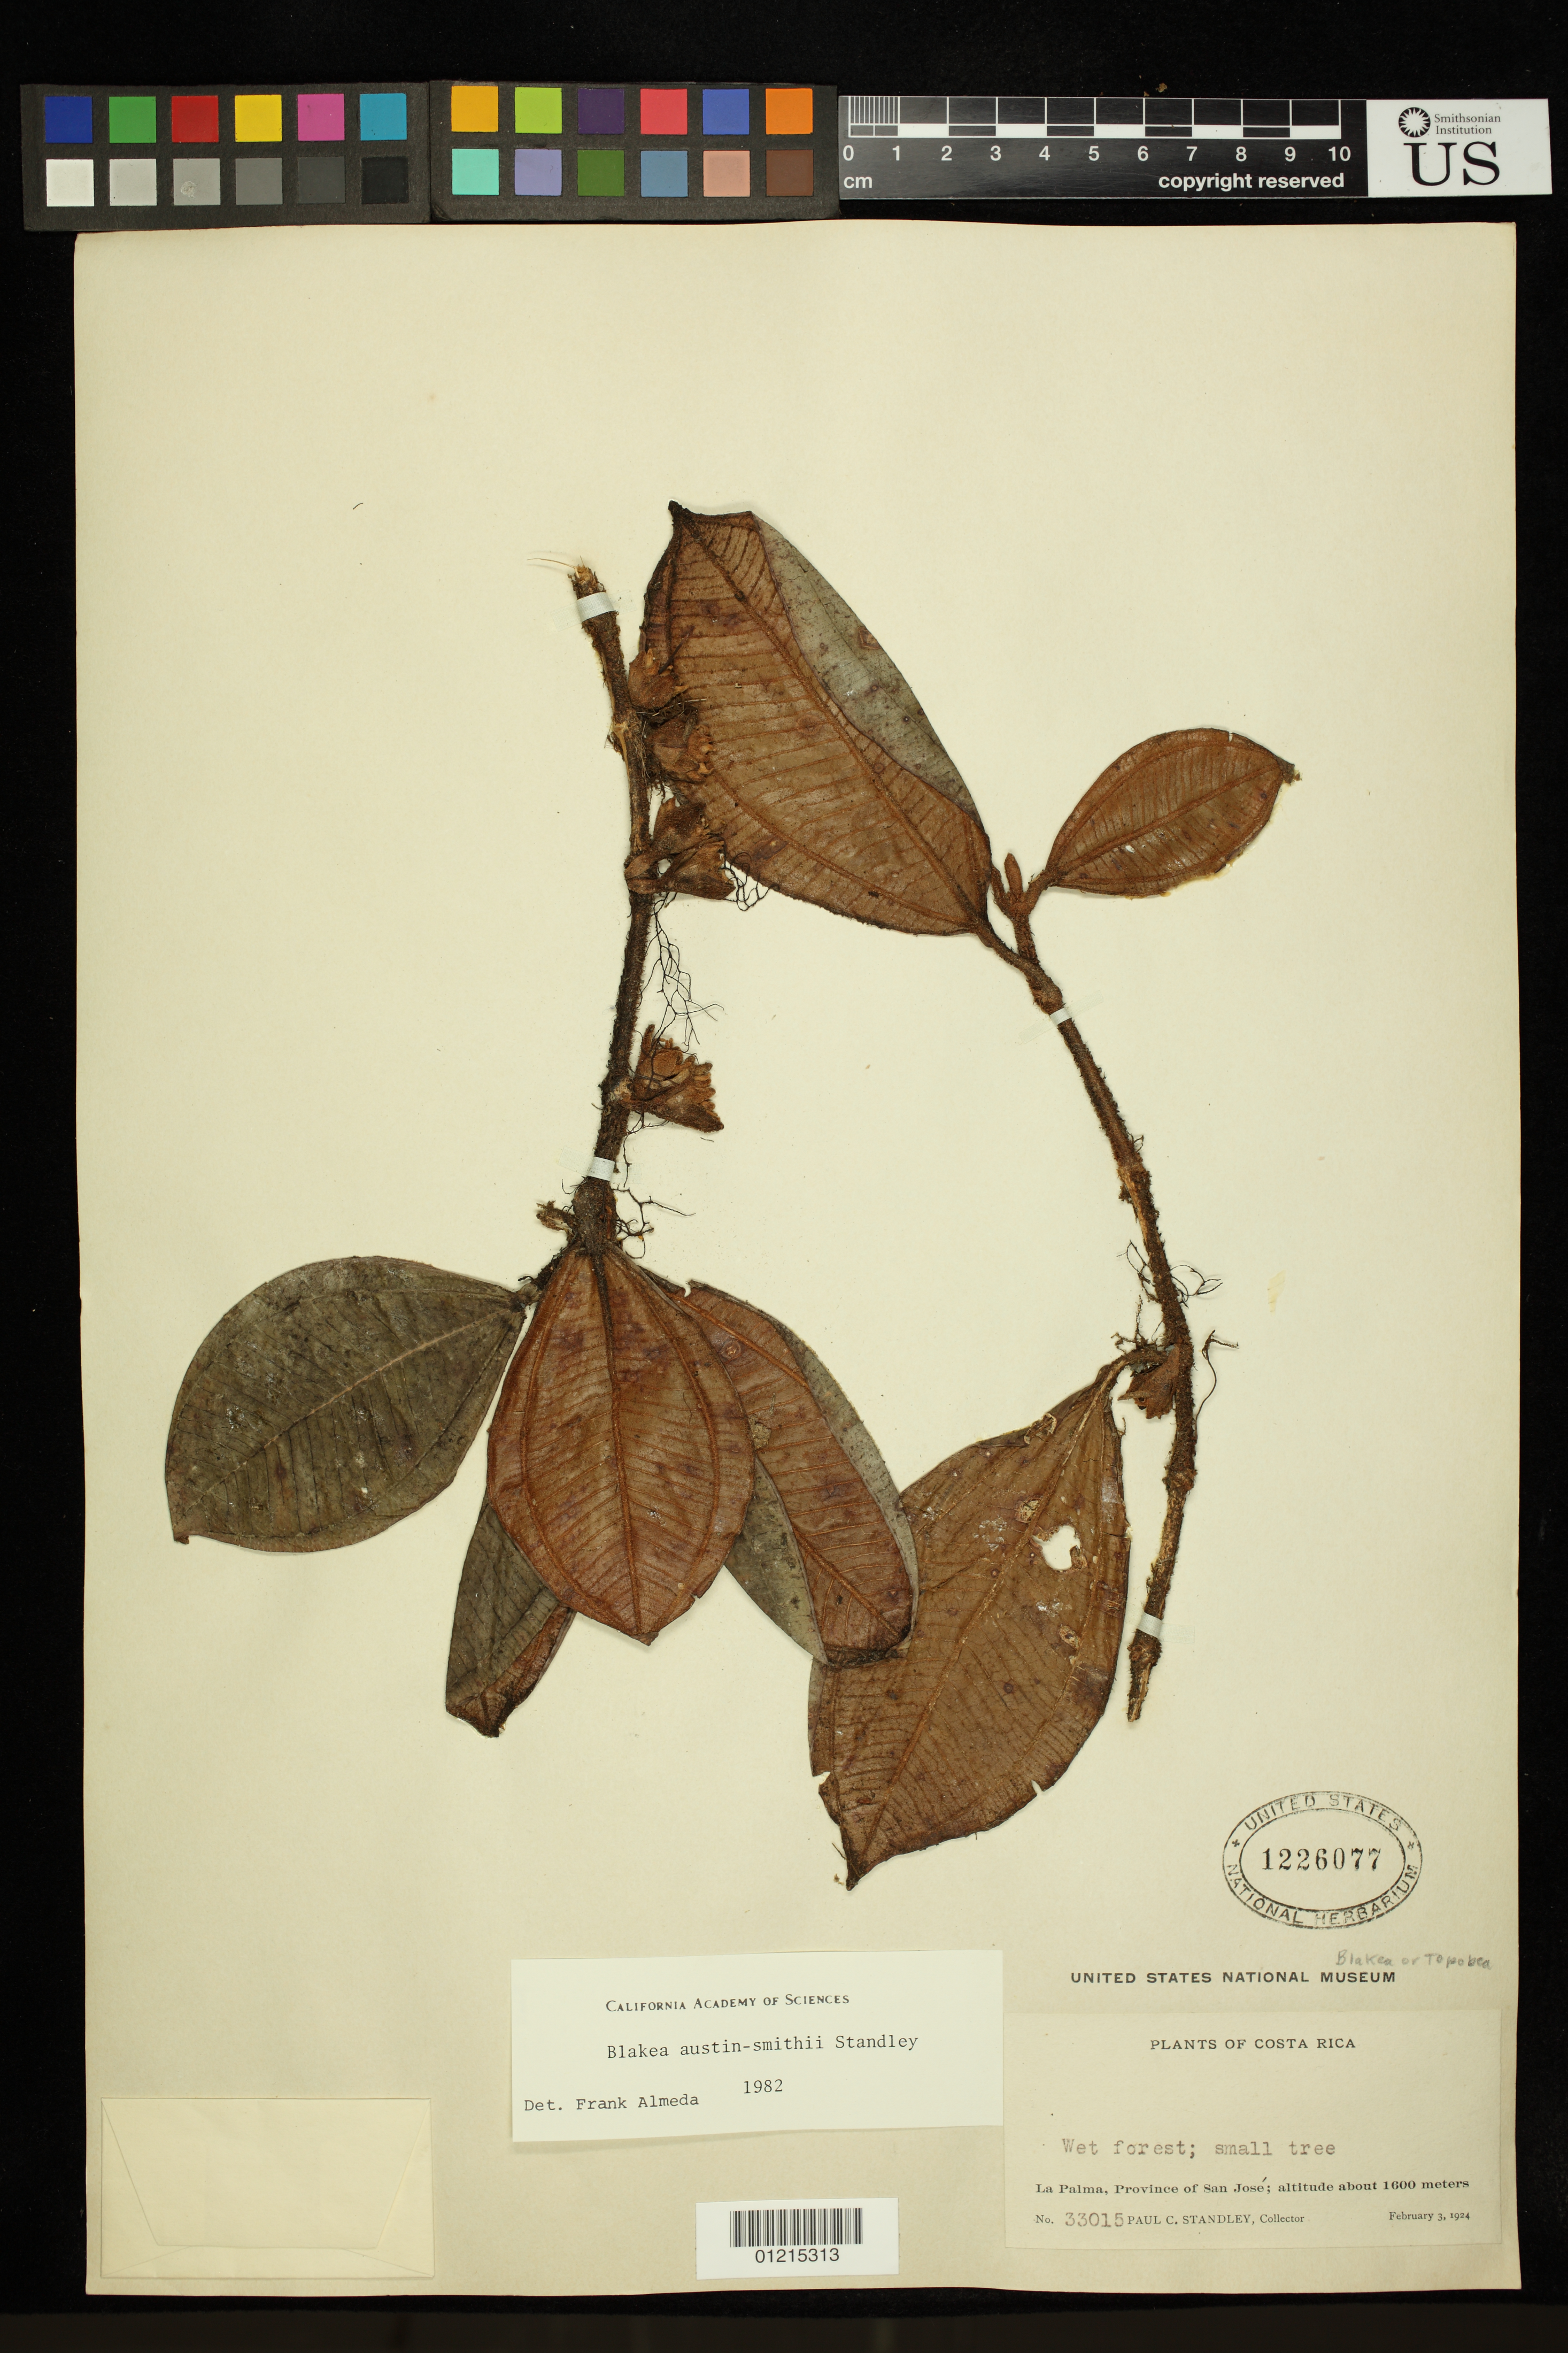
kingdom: Plantae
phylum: Tracheophyta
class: Magnoliopsida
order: Myrtales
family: Melastomataceae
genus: Blakea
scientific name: Blakea austin-smithii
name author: Standl.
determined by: Almeda, F.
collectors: P. C. Standley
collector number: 33015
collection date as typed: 03 Feb 1924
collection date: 1924-02-03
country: Costa Rica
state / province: San José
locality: La Palma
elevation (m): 1600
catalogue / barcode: US 1226077